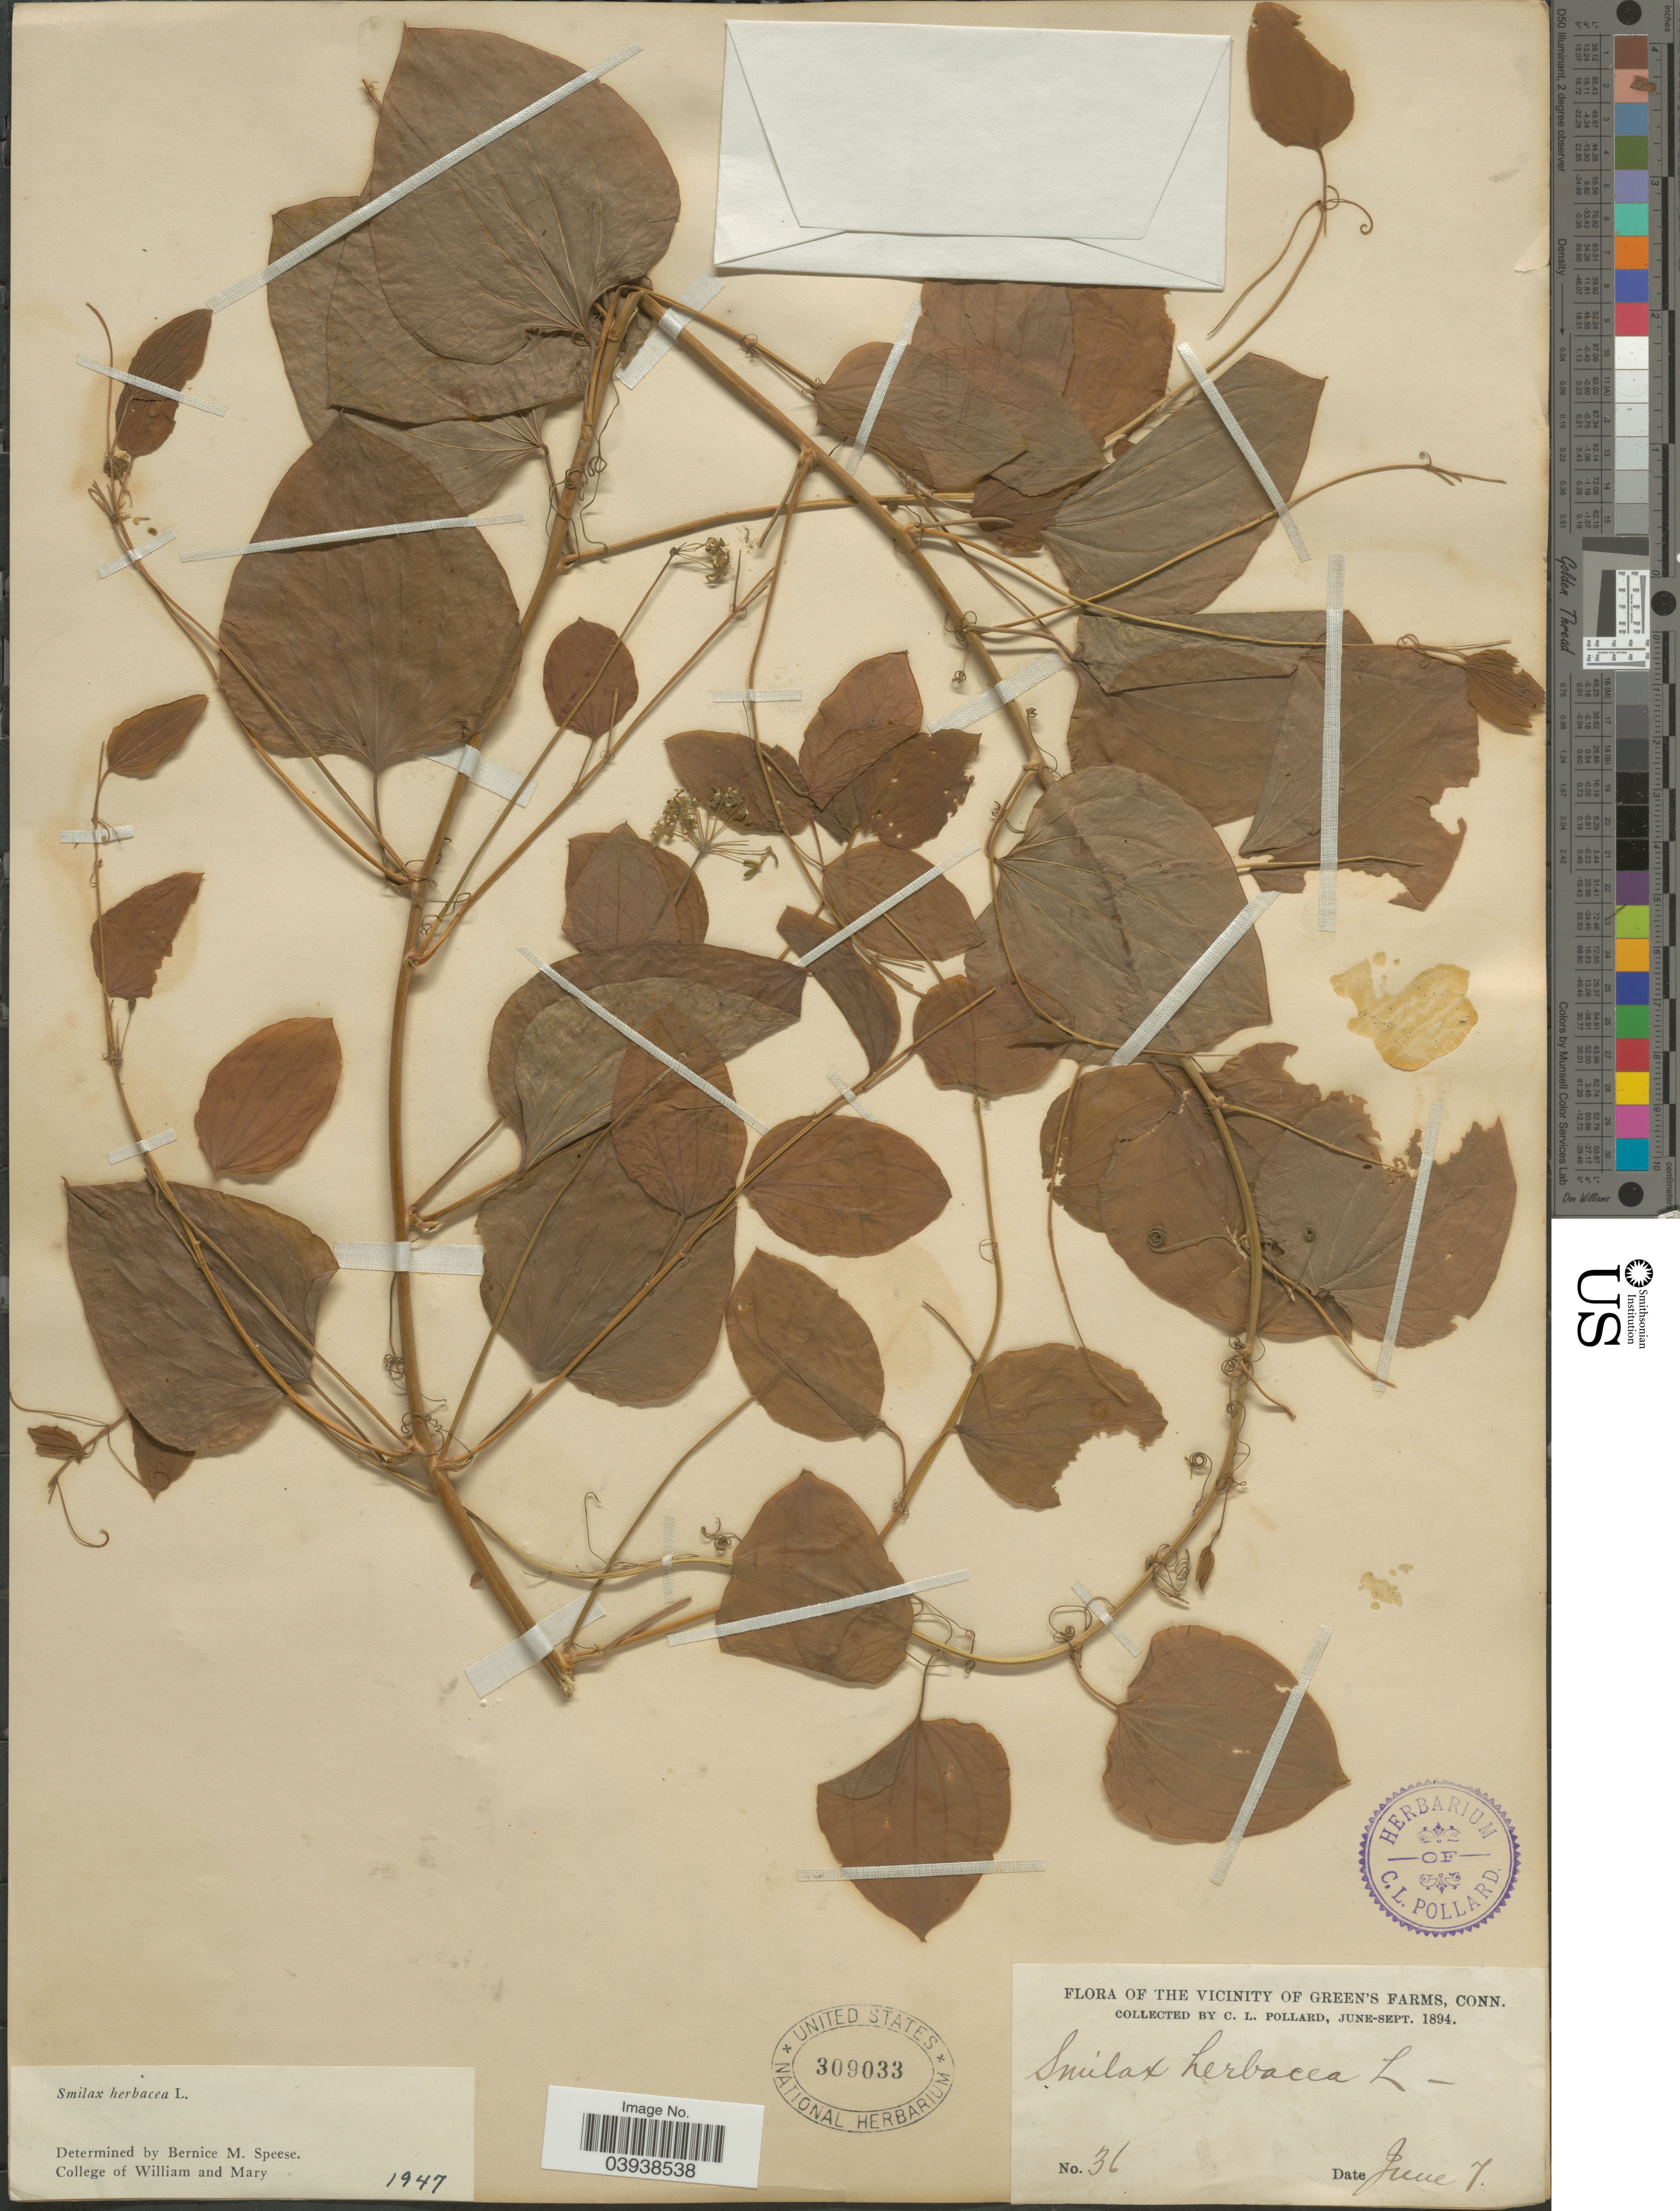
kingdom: Plantae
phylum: Tracheophyta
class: Liliopsida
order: Liliales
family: Smilacaceae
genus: Smilax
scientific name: Smilax herbacea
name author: L.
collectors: C. L. Pollard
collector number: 36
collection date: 1894-06-07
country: United States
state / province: Connecticut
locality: The Vicinity of Green's Farms.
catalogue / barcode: US 309033